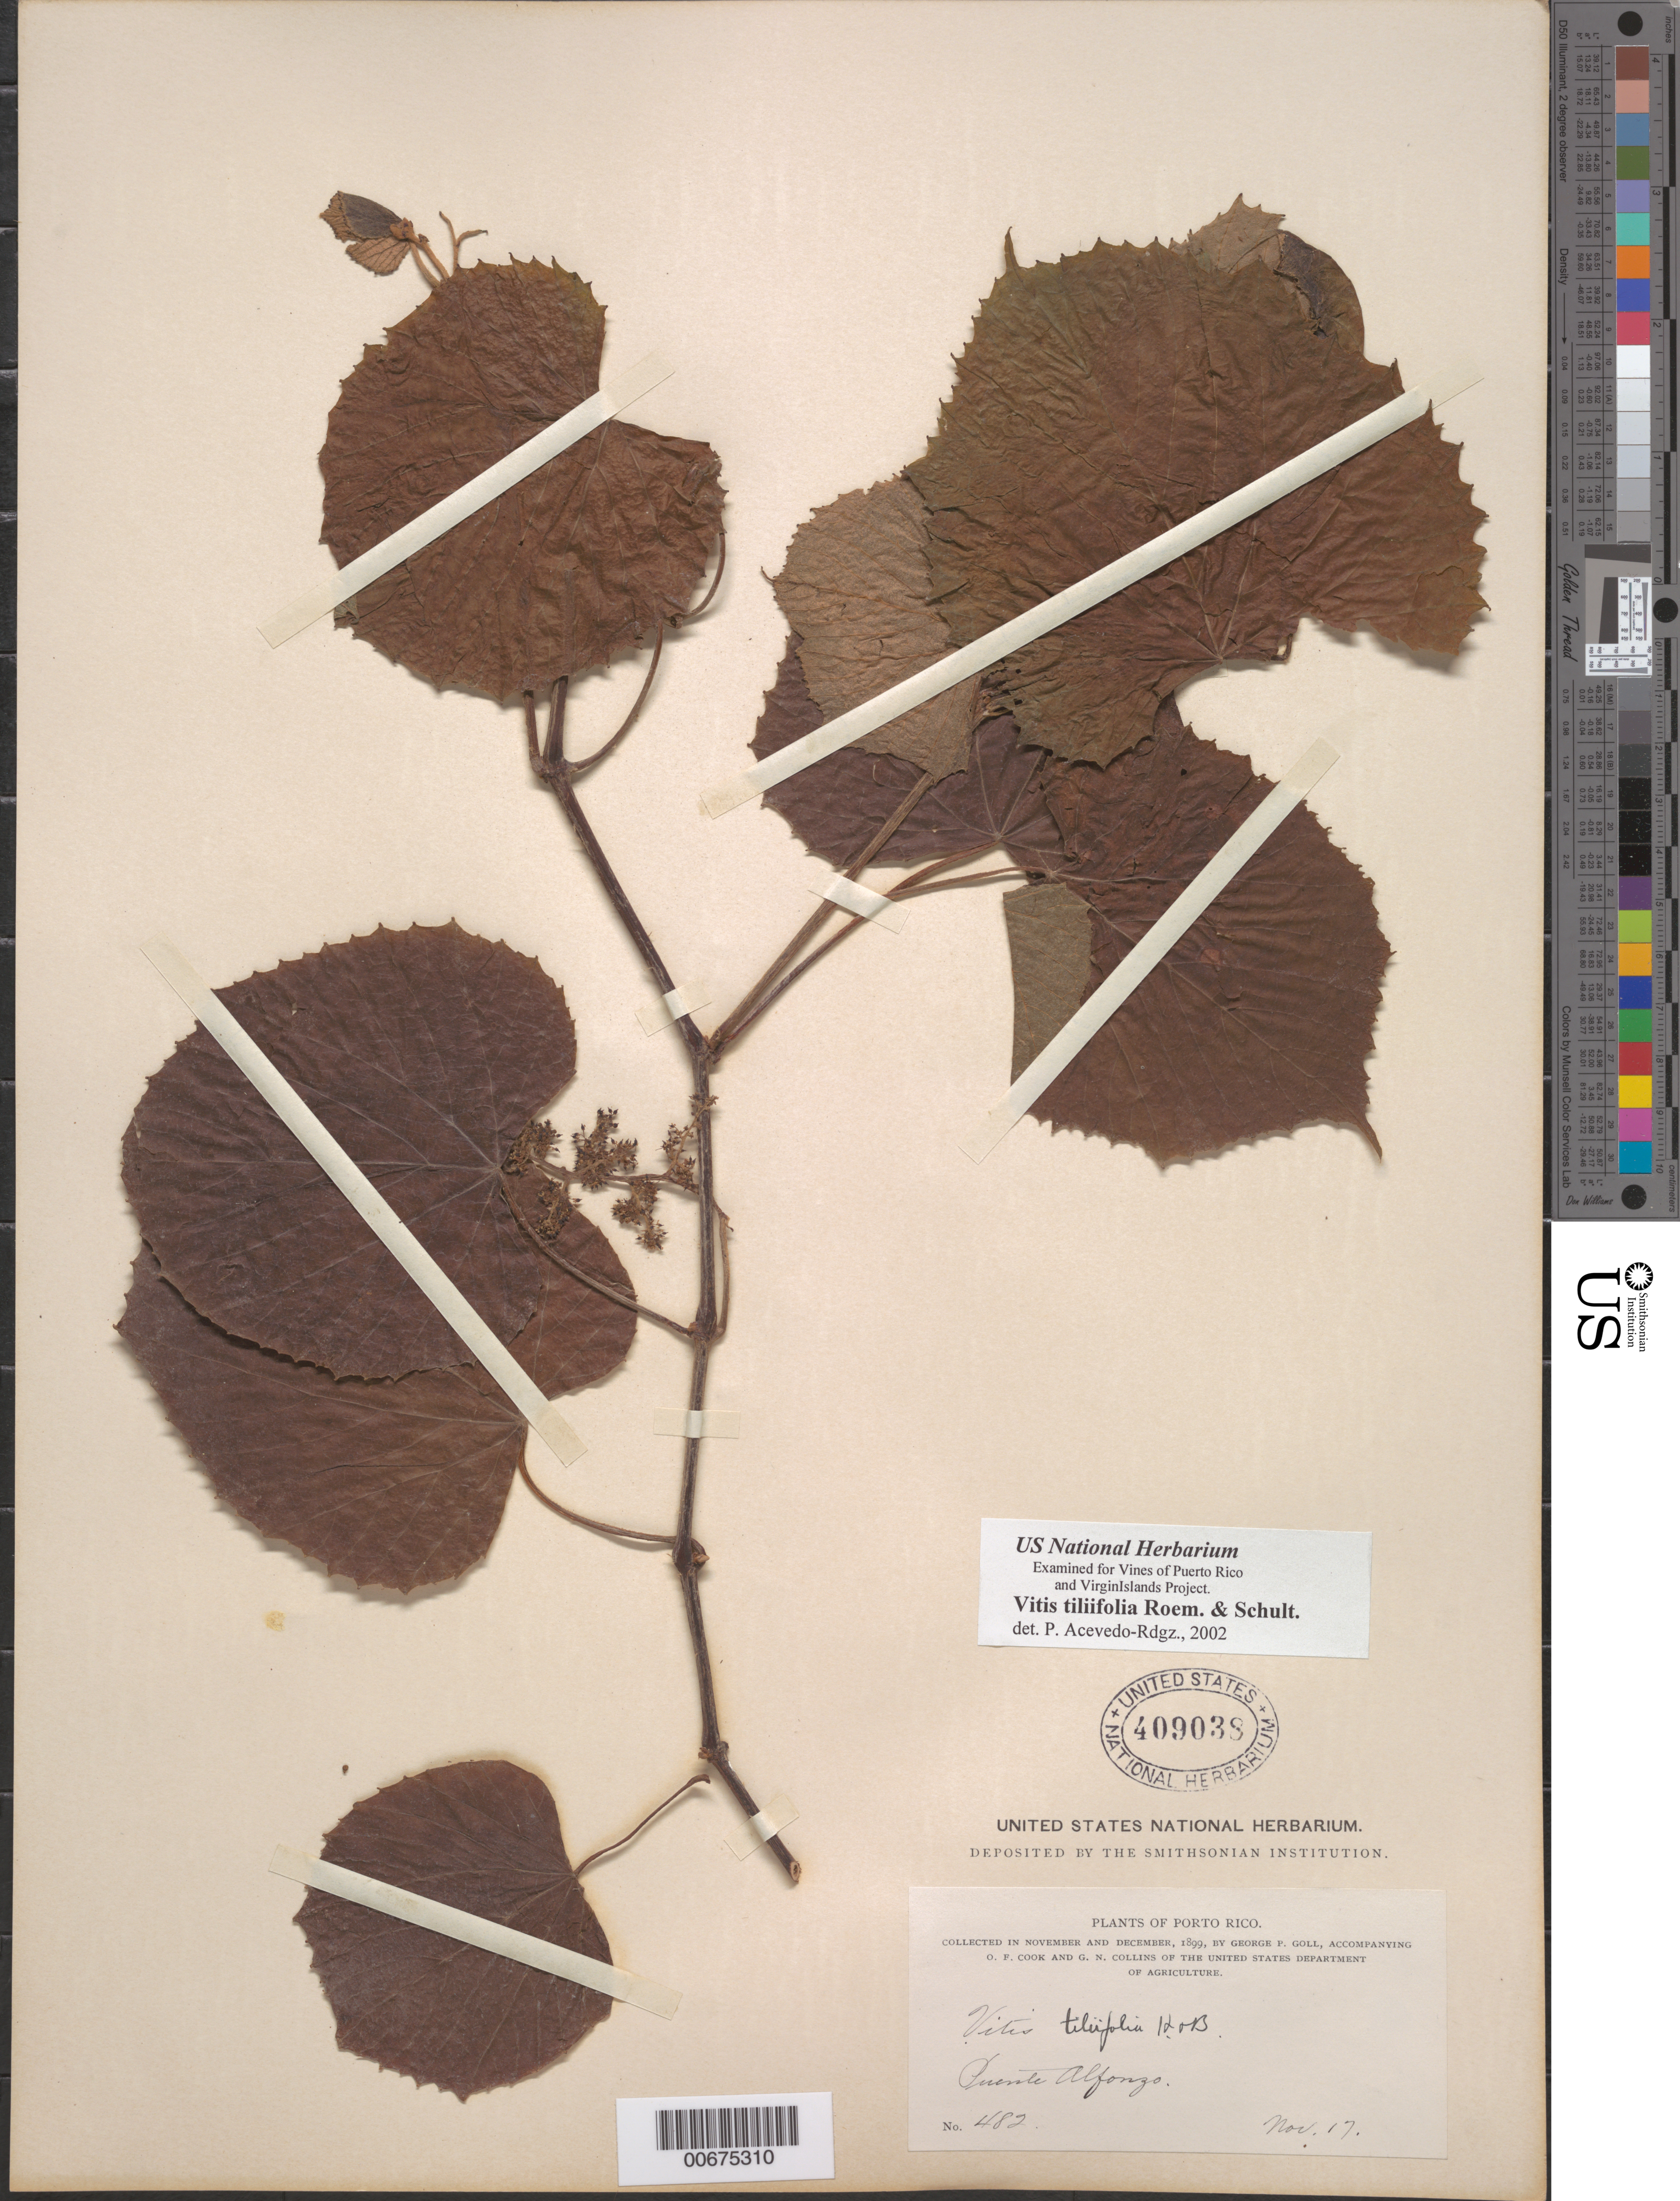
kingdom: Plantae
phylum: Tracheophyta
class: Magnoliopsida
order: Vitales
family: Vitaceae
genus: Vitis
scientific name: Vitis tiliifolia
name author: Humb. & Bonpl. ex Schult.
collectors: G. P. Goll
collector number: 482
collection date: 1899-12-17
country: Puerto Rico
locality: Porto Rico. Puente Alfonso.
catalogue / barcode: US 409038